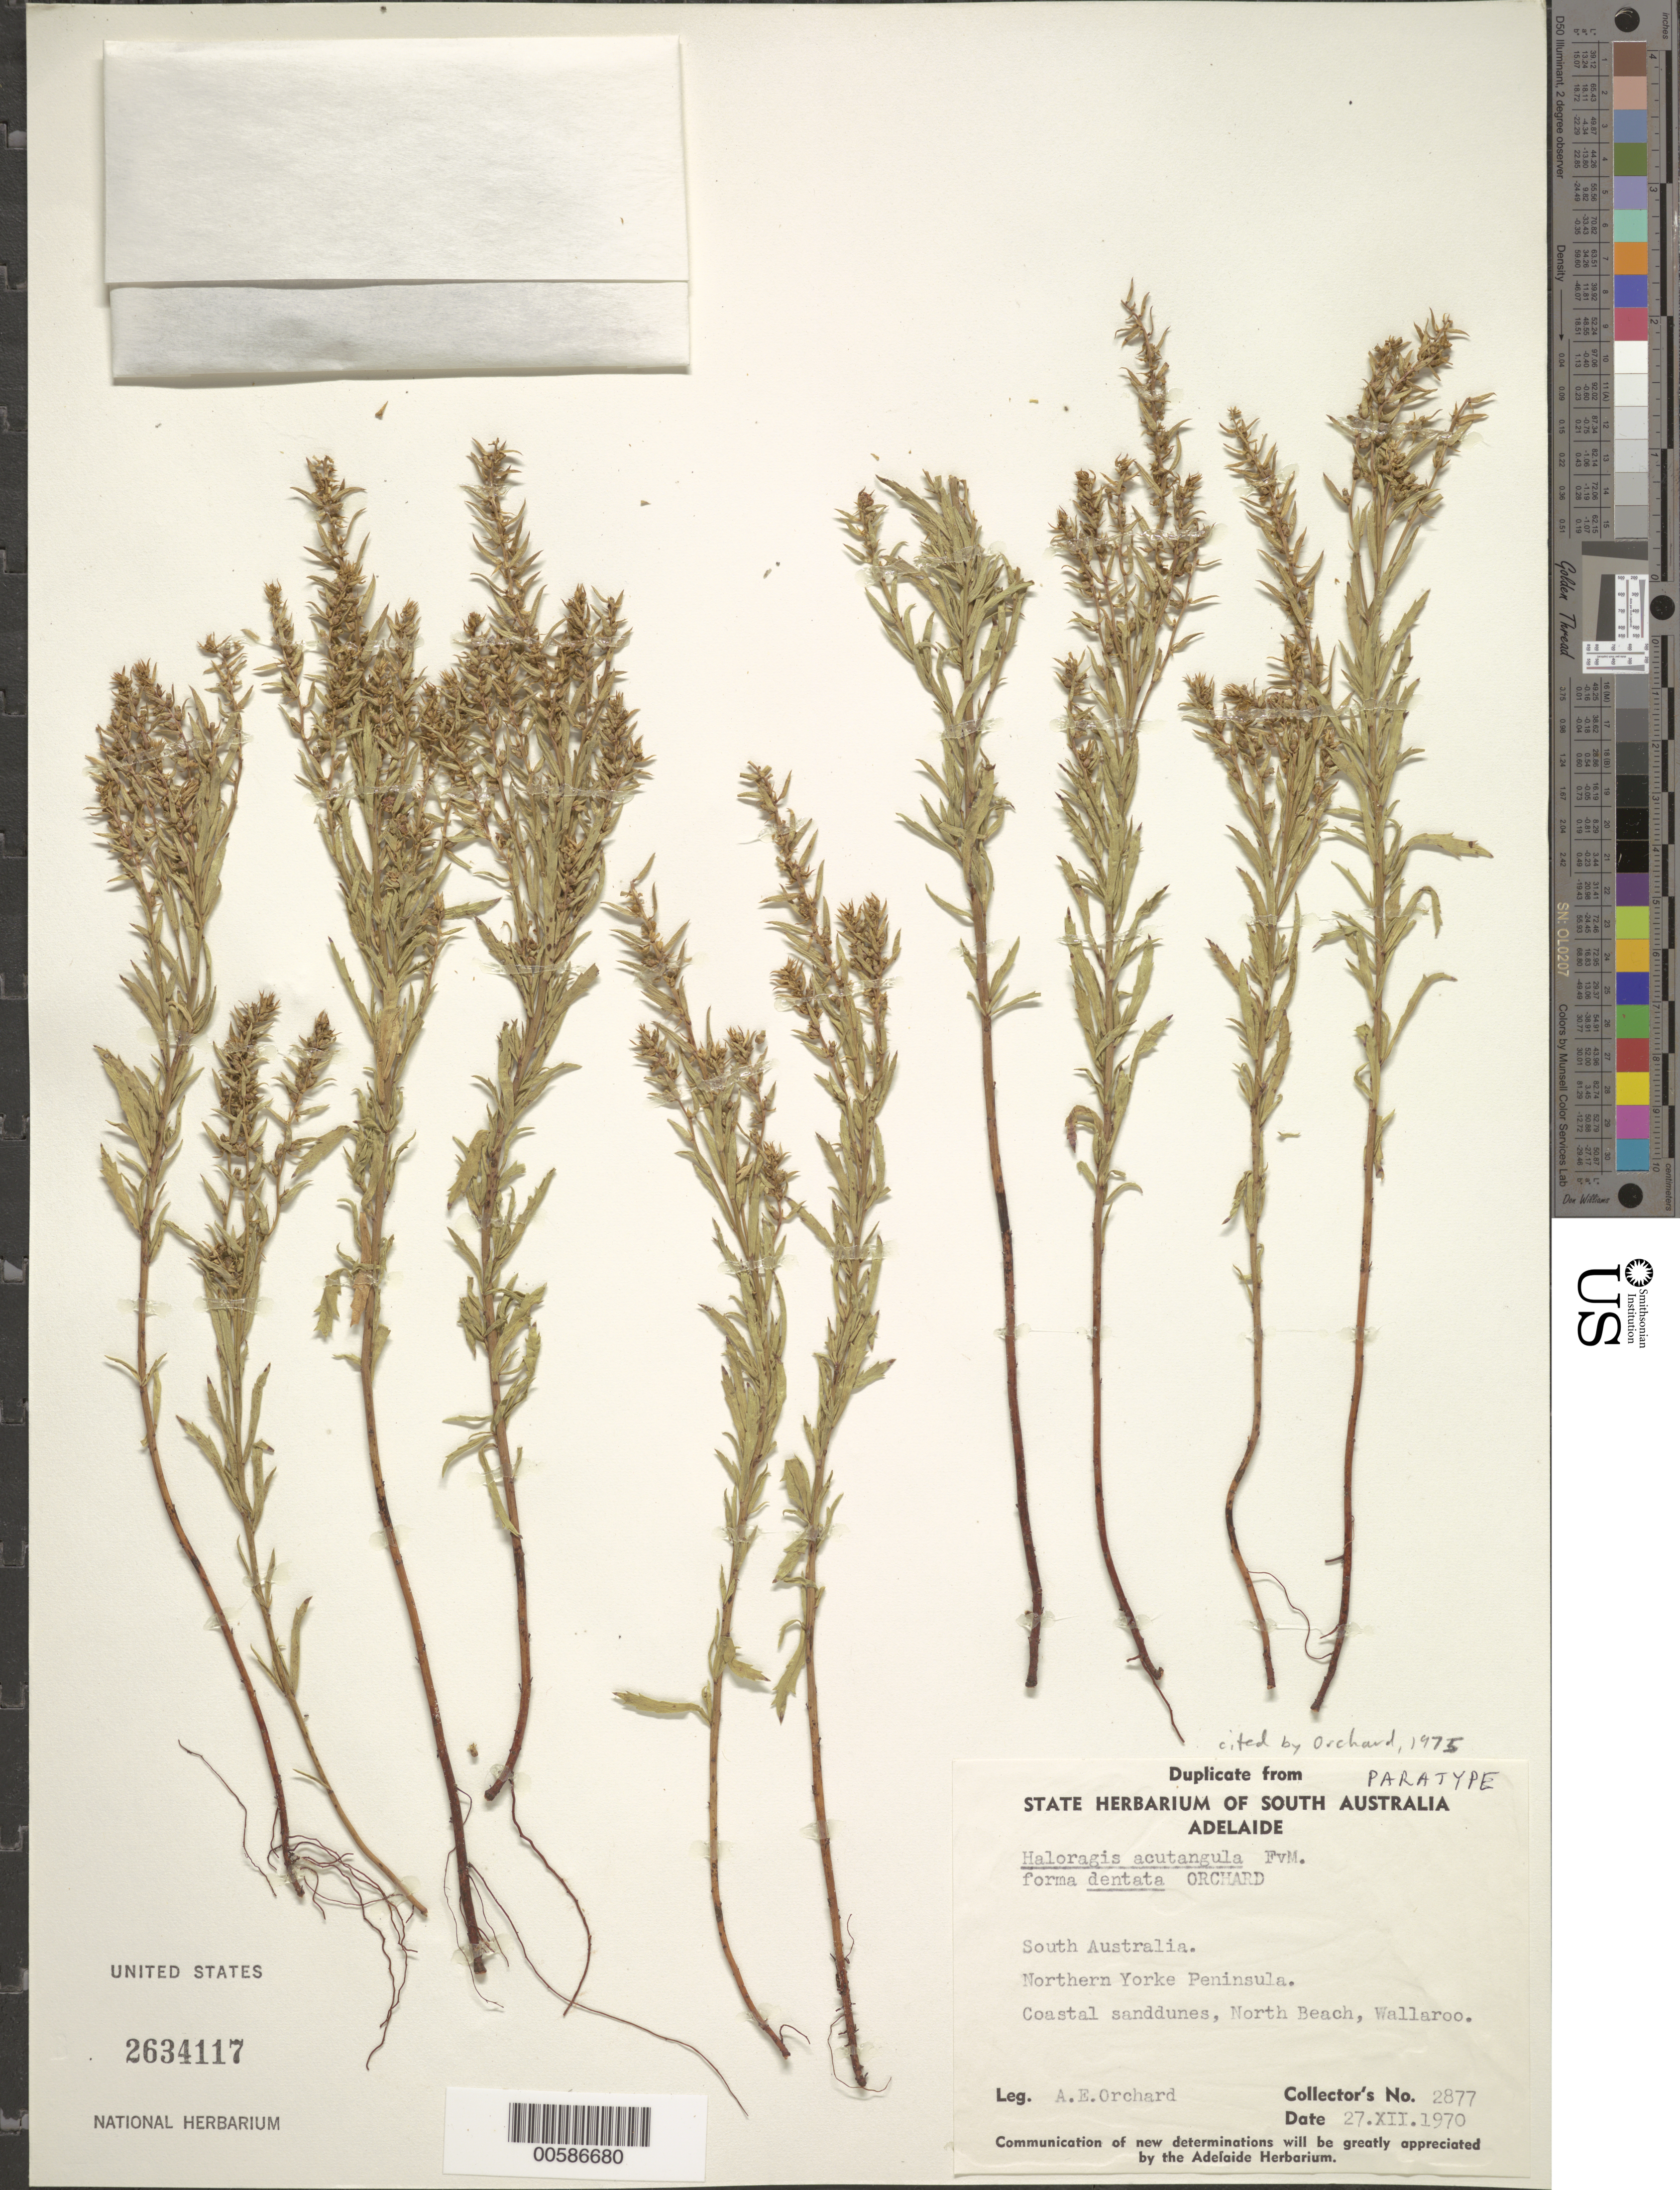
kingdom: Plantae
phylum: Tracheophyta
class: Magnoliopsida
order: Saxifragales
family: Haloragaceae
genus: Haloragis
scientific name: Haloragis acutangula f. dentata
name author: Orchard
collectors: A. E. Orchard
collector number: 2877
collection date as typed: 27 Dec 1970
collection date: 1970-12-27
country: Australia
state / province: South Australia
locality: Northern Yorke Peninsula, North Beach, Wallaroo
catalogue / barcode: US 2634117